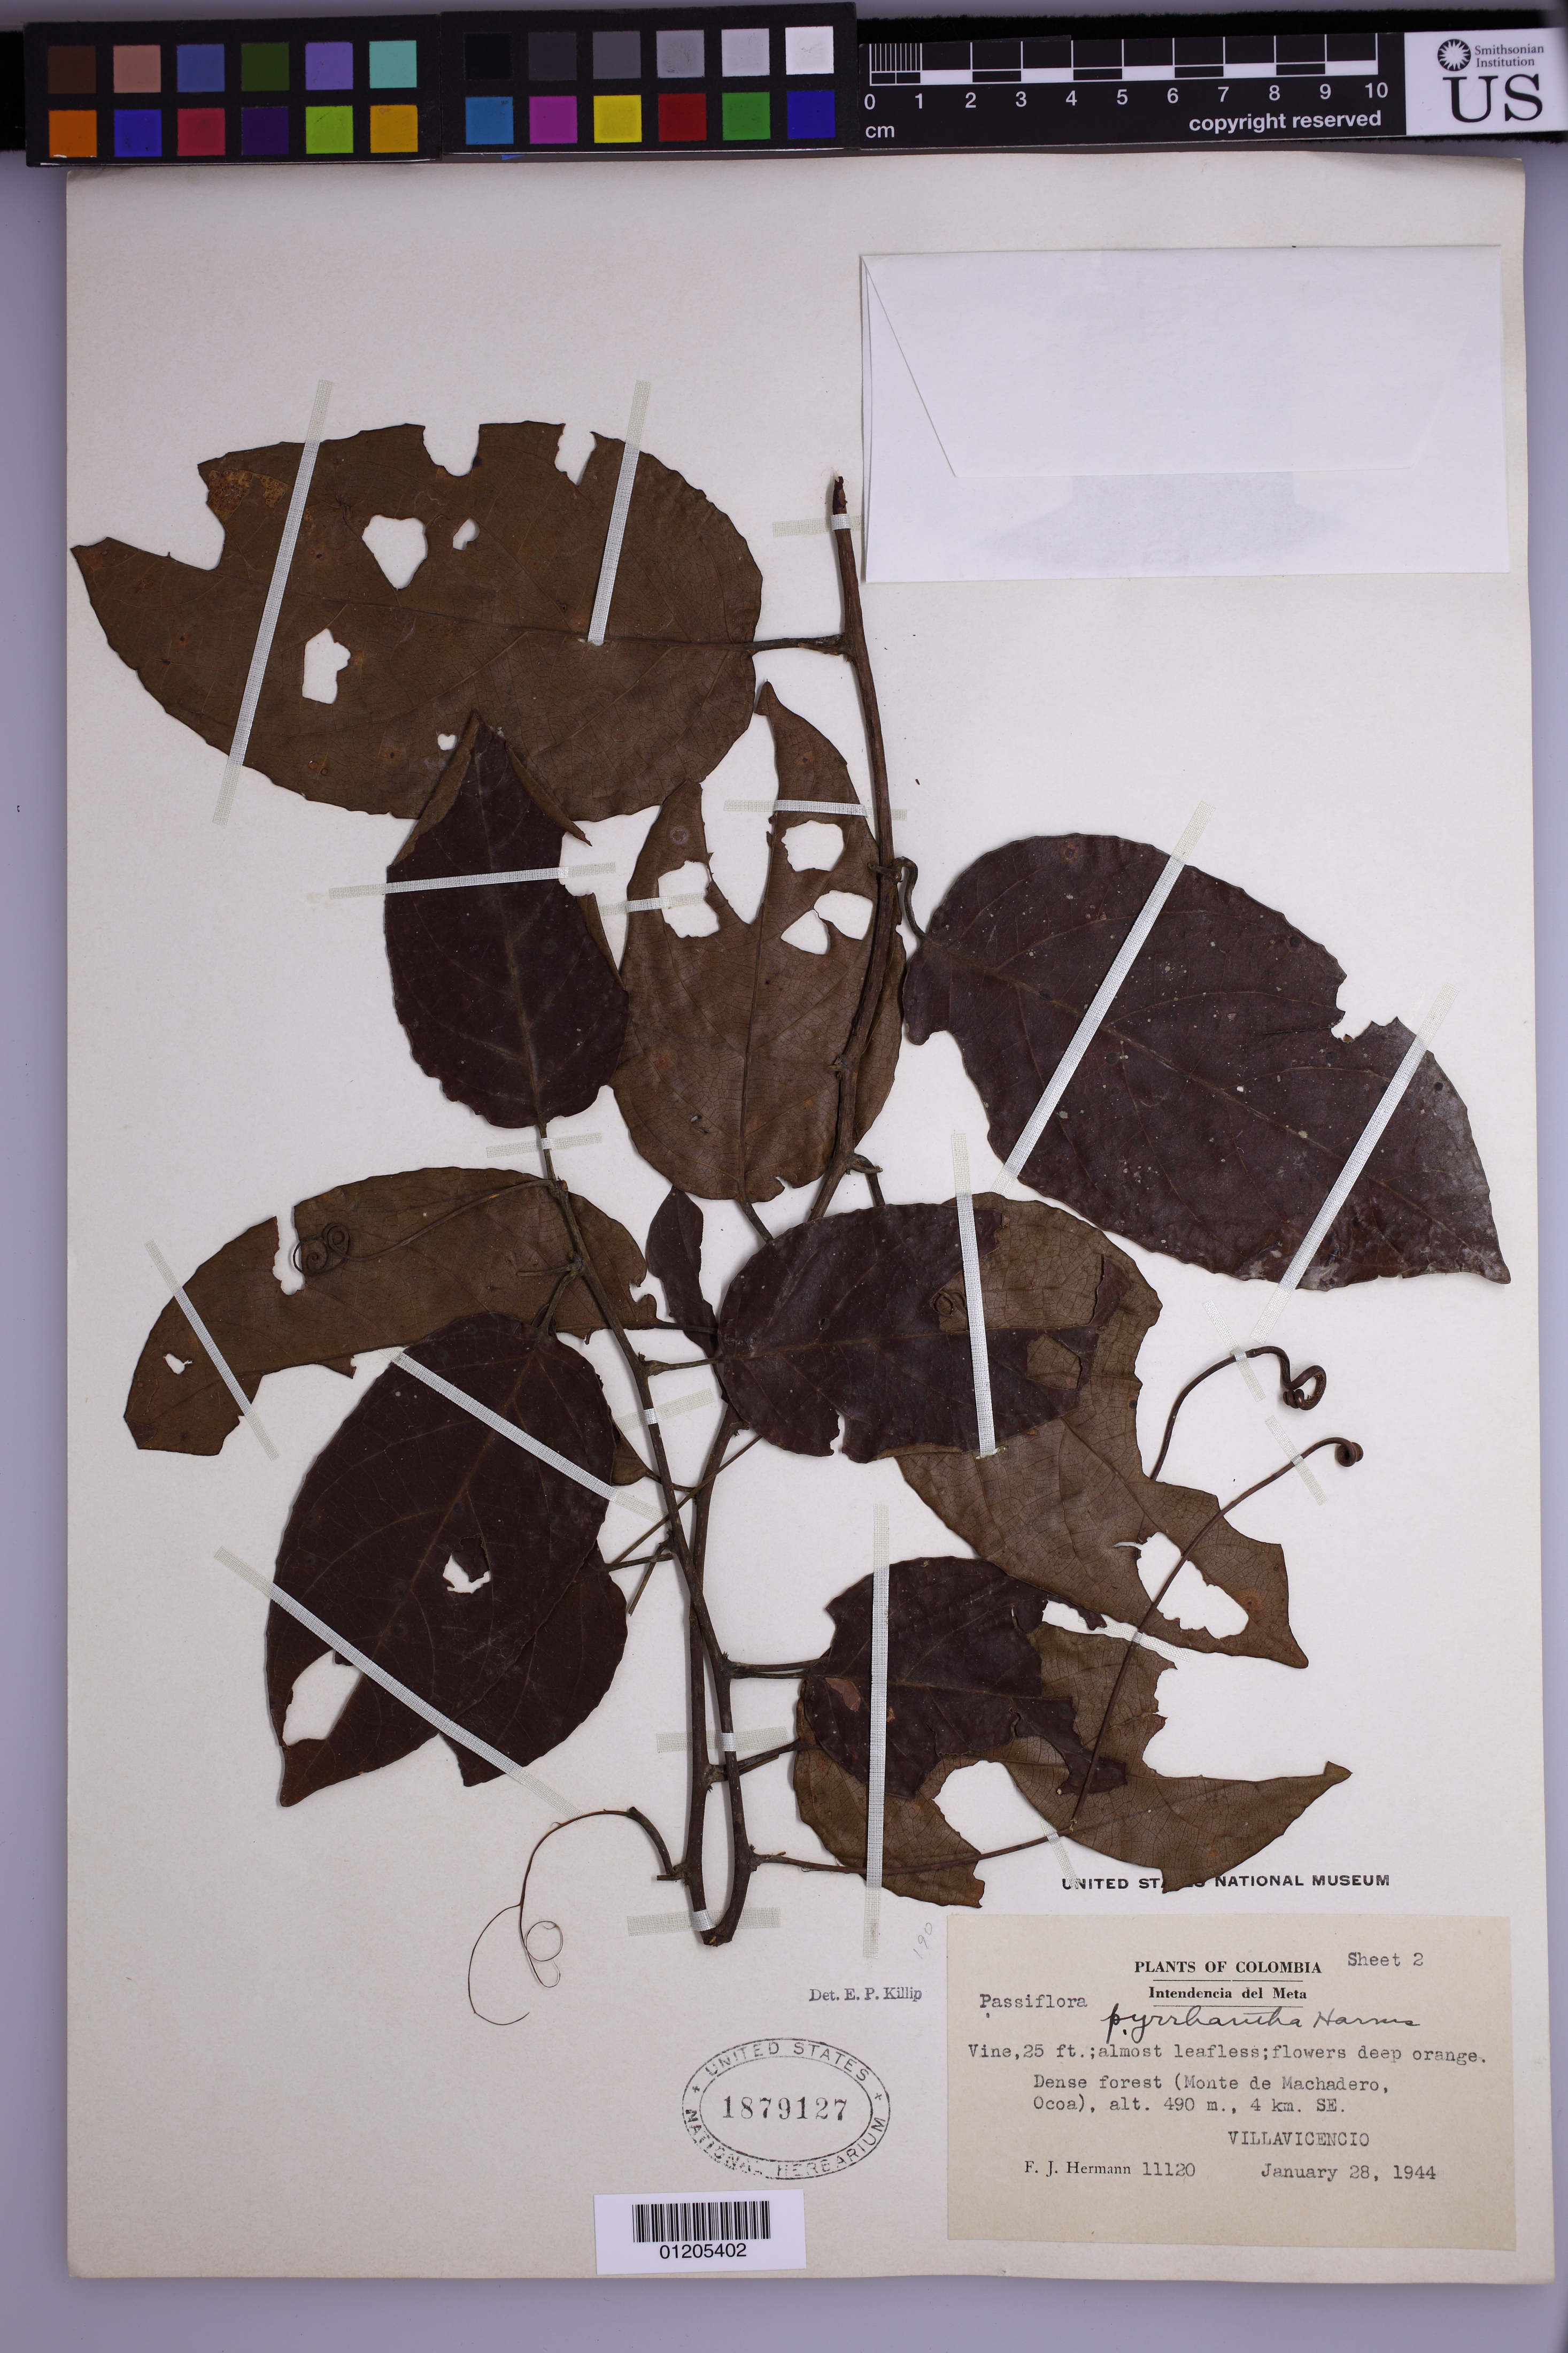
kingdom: Plantae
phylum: Tracheophyta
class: Magnoliopsida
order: Malpighiales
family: Passifloraceae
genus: Passiflora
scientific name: Passiflora pyrrhantha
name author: Harms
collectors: F. J. Hermann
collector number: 11120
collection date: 1944-01-28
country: Colombia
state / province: Meta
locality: Dense forest (Monte de Machadero, Ocoa), 4 km. SE.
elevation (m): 490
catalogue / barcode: US 1879127